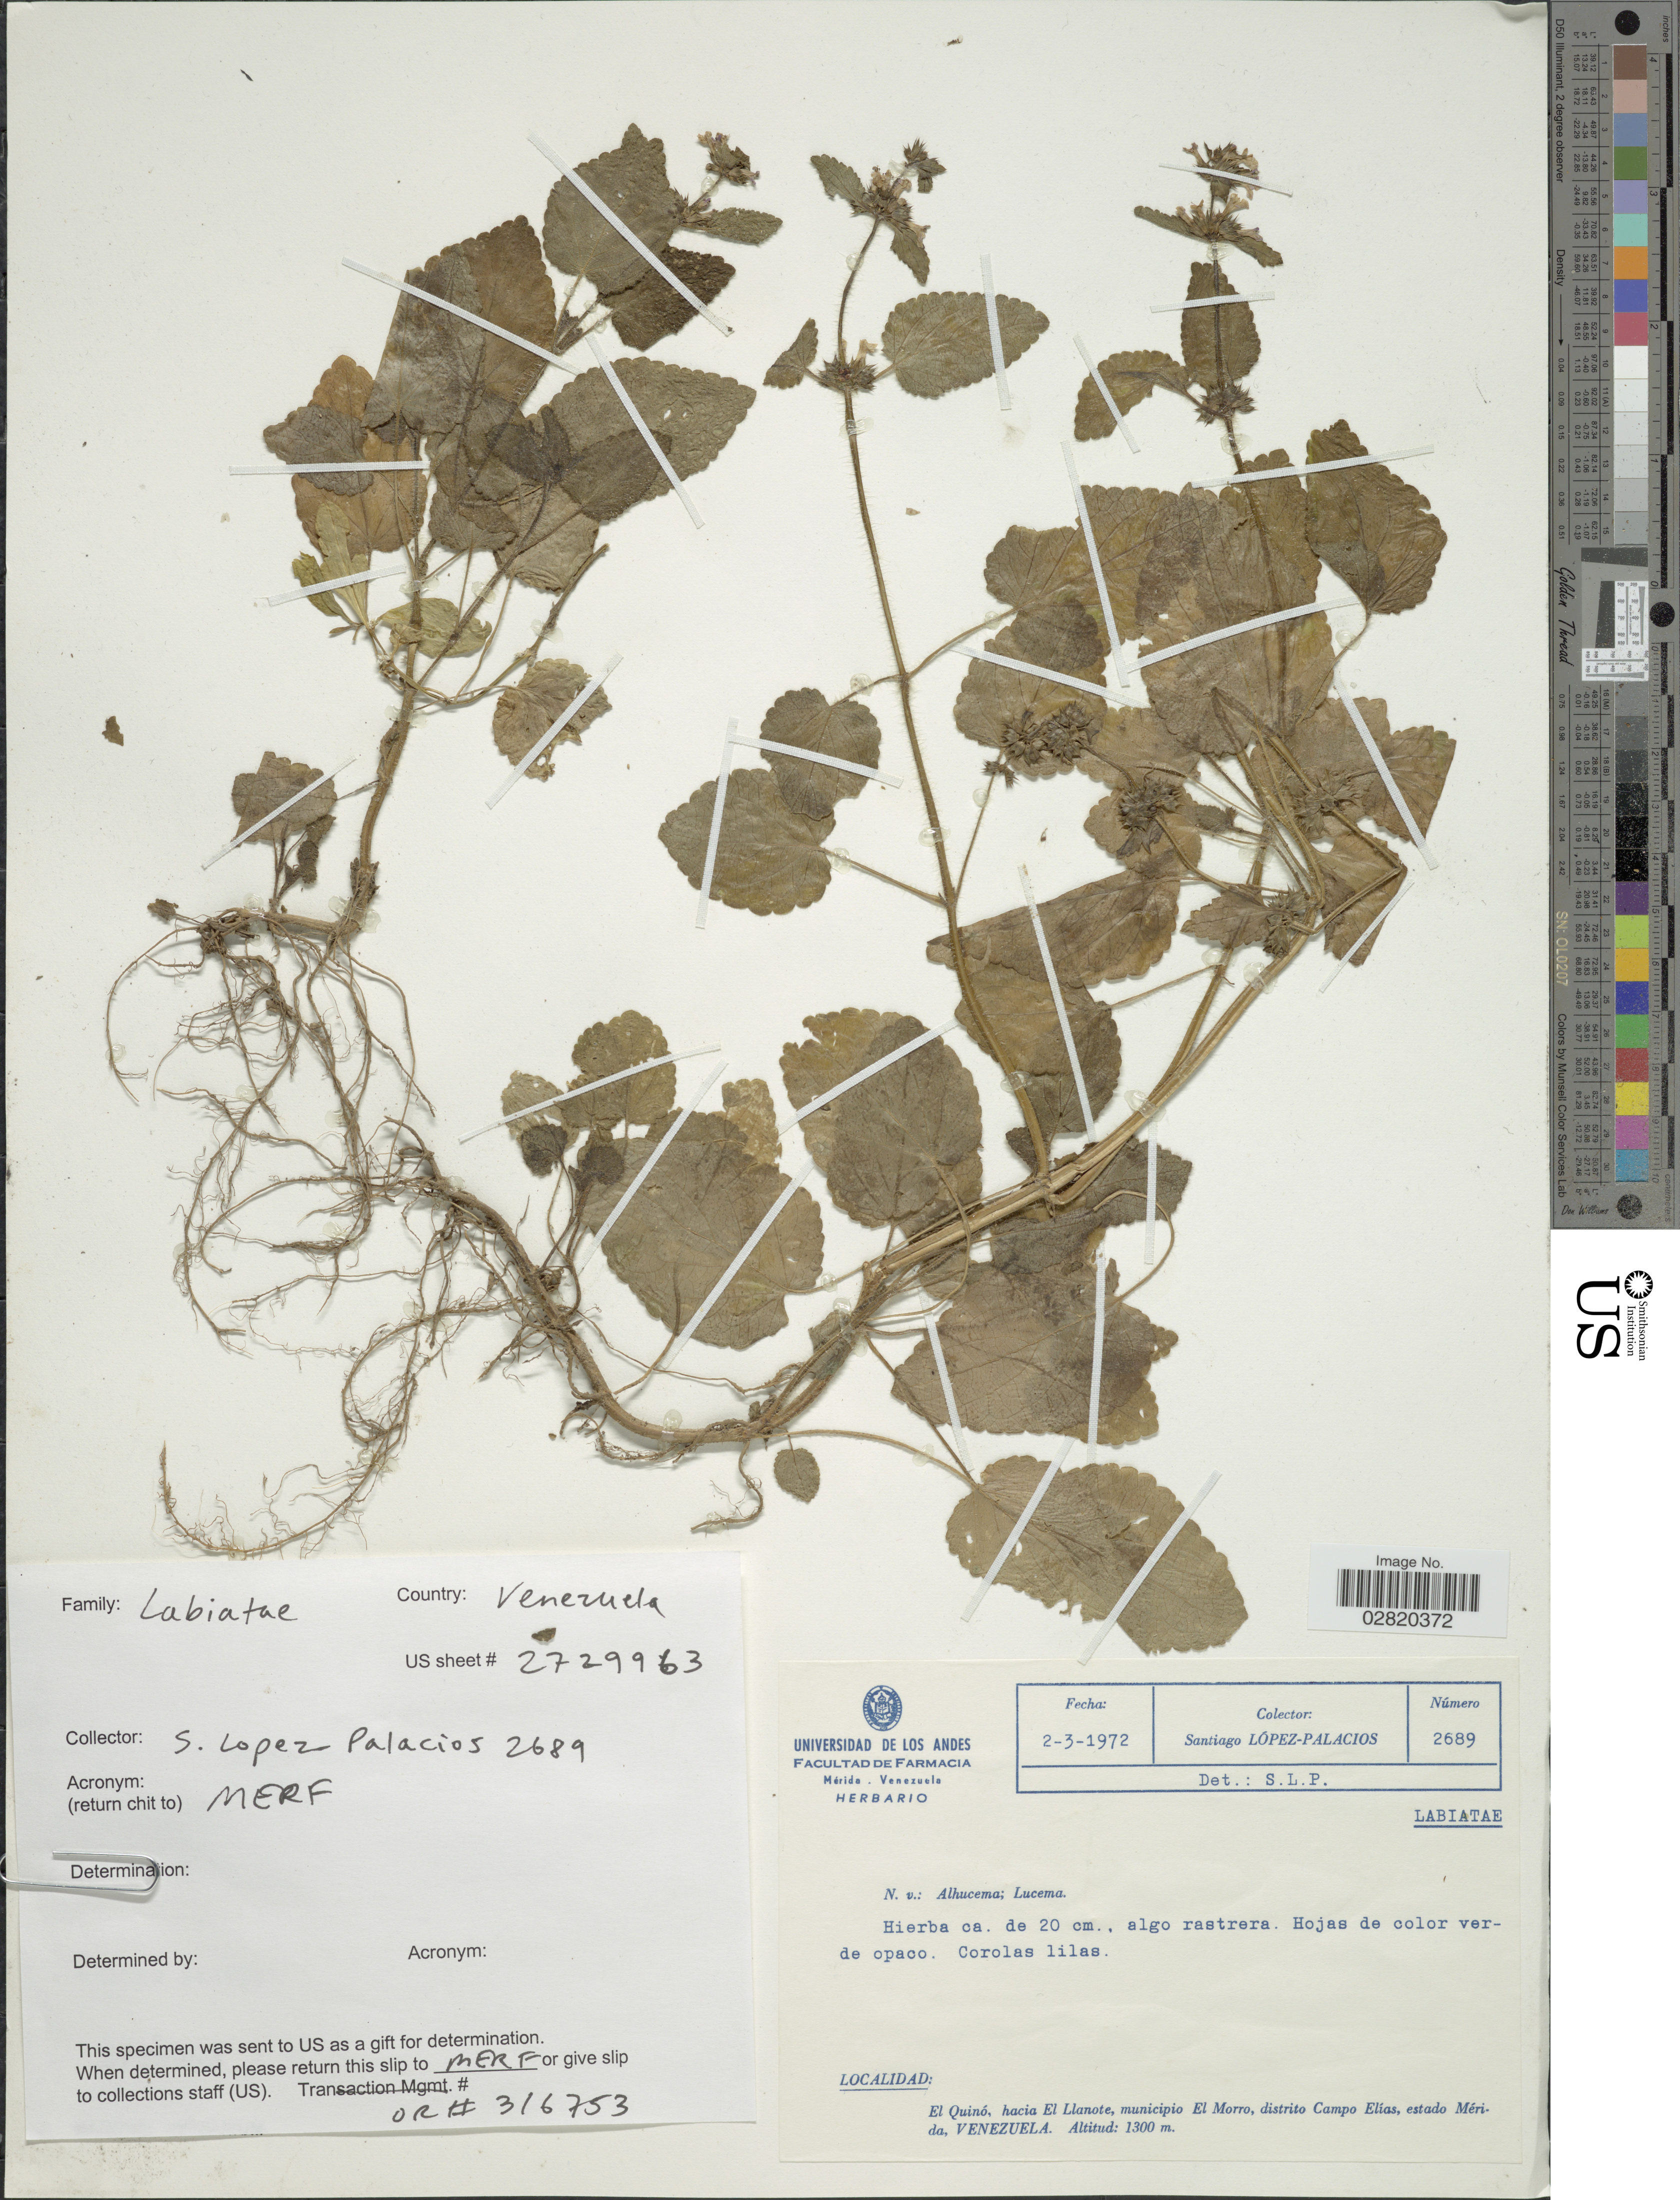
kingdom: Plantae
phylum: Tracheophyta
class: Magnoliopsida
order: Lamiales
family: Lamiaceae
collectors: S. López-Palacios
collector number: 2689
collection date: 1972-03-02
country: Venezuela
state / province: Mérida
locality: El Quinó, hacia El Llanote, municipio El Morro, distrito Campo Elías.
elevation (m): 1300